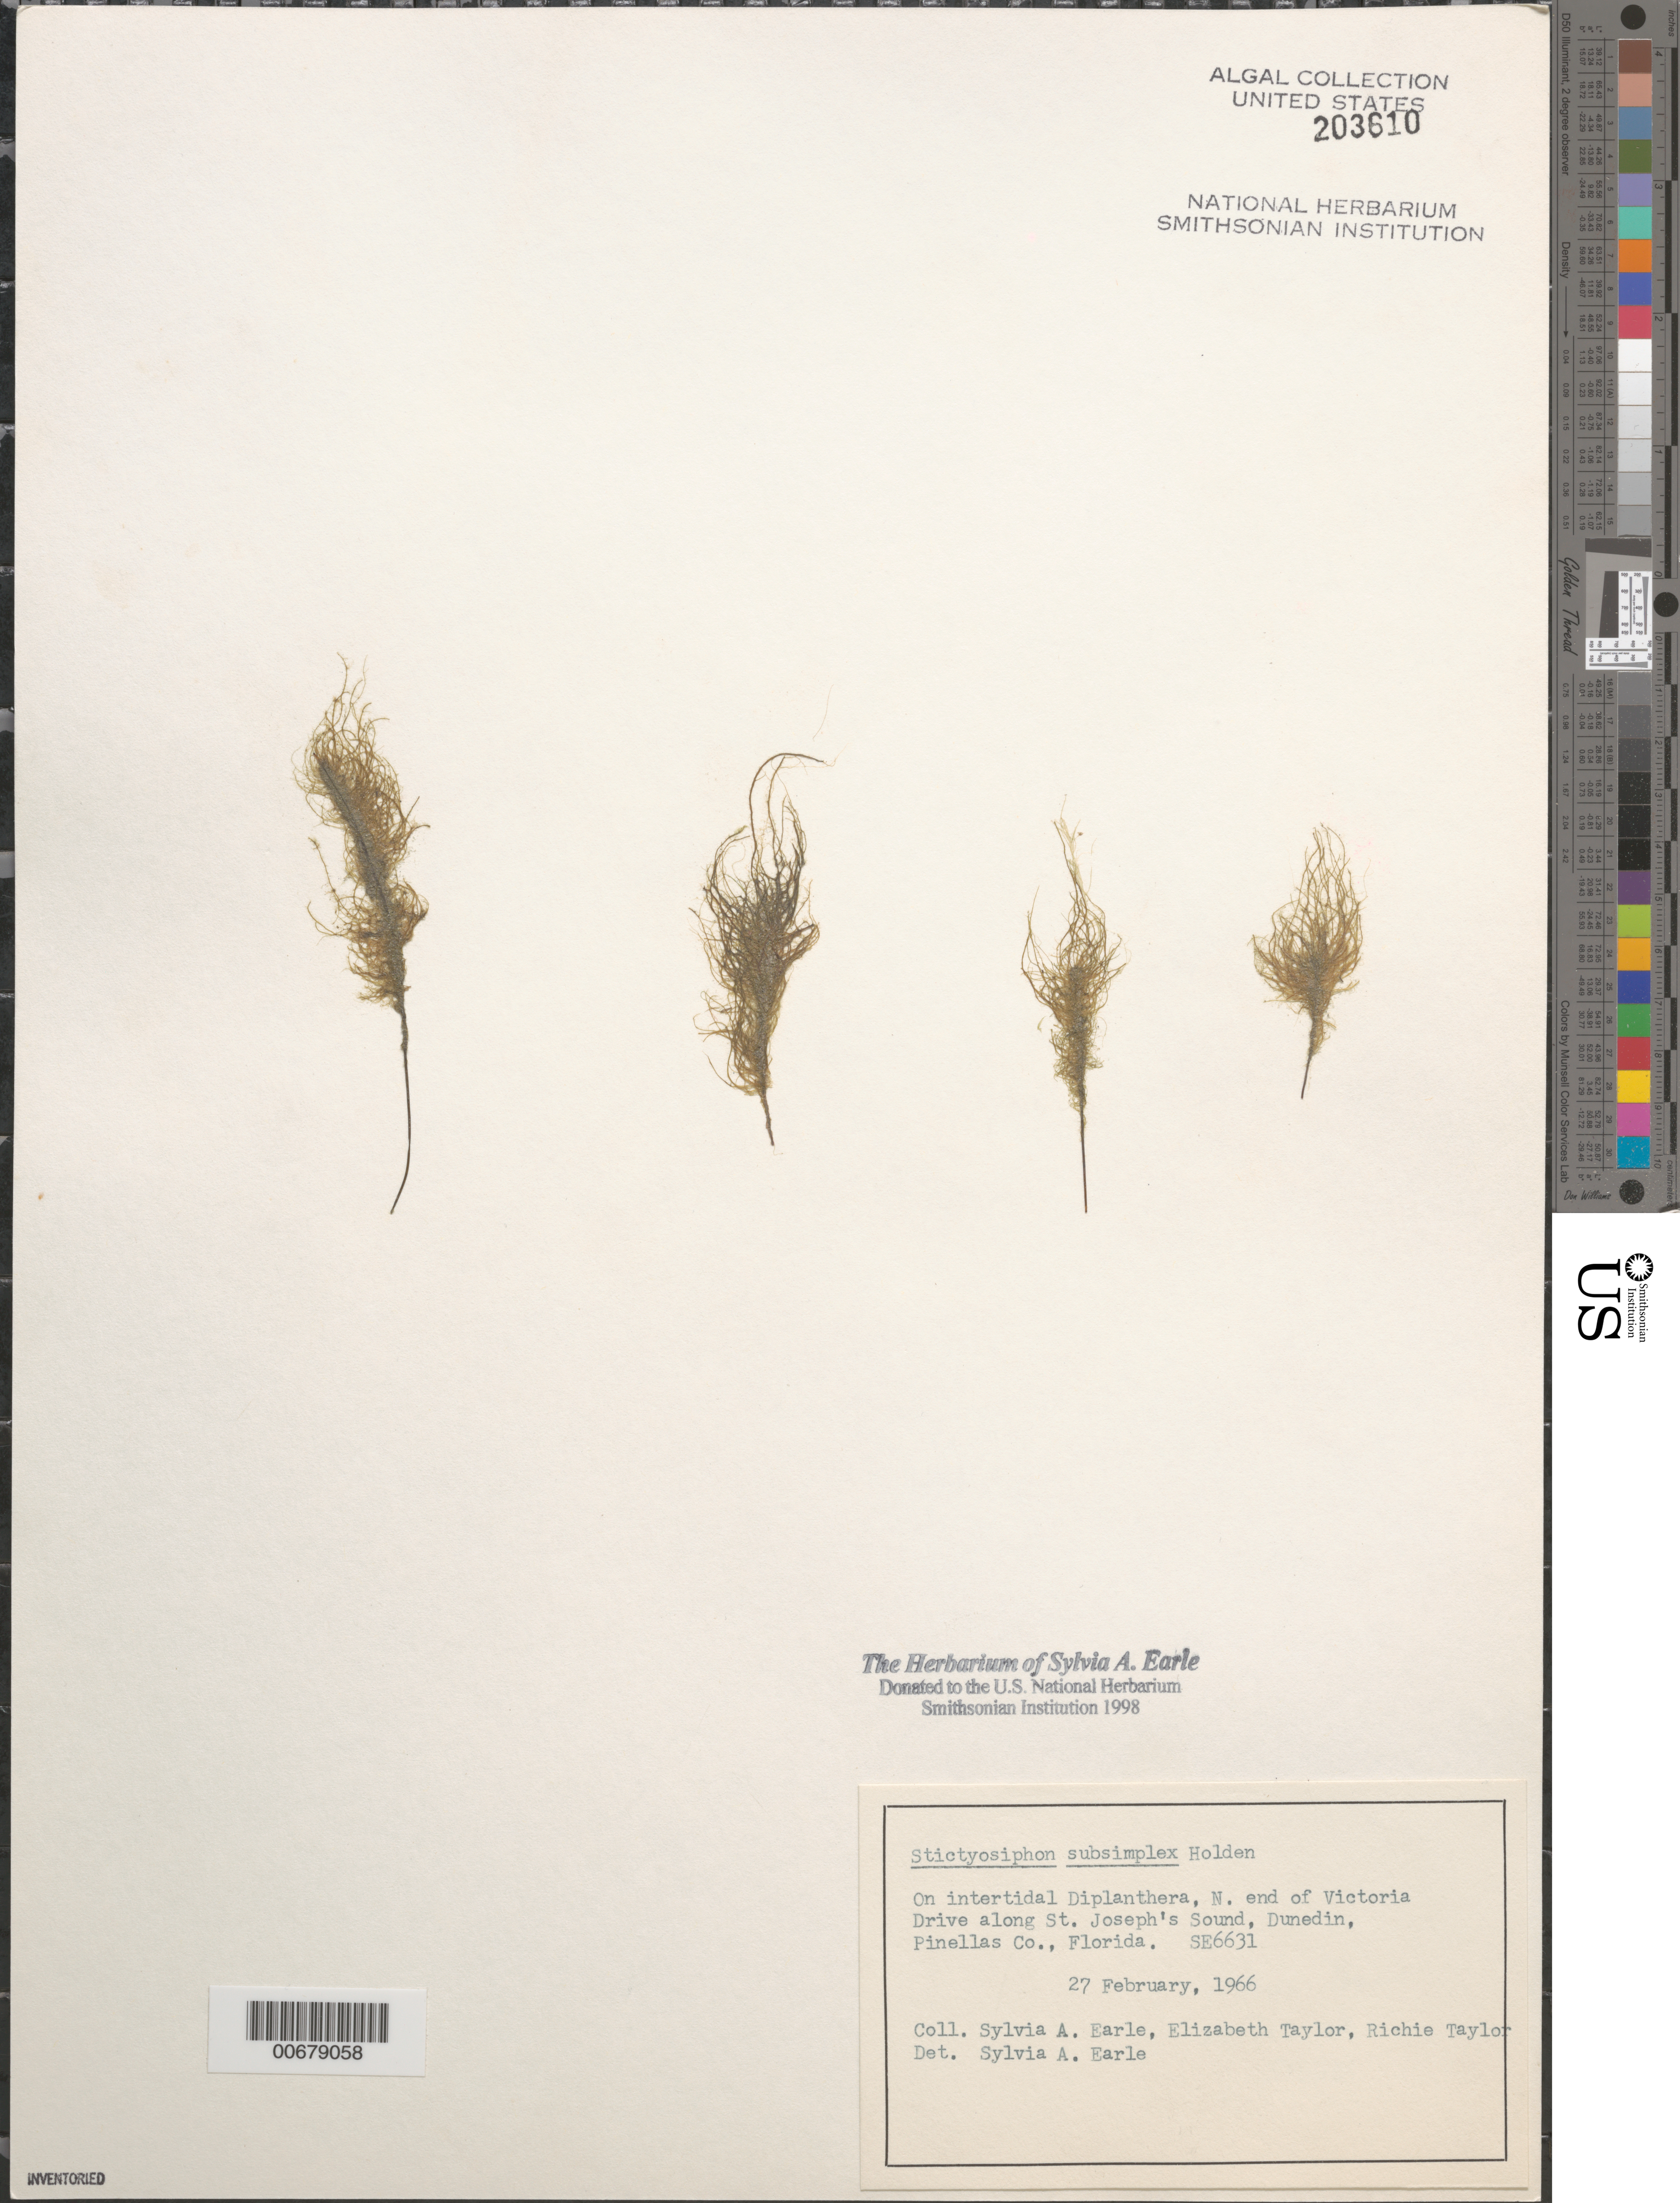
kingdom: Chromista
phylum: Ochrophyta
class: Phaeophyceae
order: Ectocarpales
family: Chordariaceae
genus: Stictyosiphon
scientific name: Stictyosiphon subsimplex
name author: I. Holden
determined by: Earle, S. A.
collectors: S. A. Earle, E. L. Taylor & J. R. Taylor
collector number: SE 6631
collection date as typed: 27 Feb 1966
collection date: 1966-02-27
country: United States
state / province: Florida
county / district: Pinellas County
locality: Dunedin, north end of Victoria Drive along St. Joseph's Sound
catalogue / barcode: US 203610